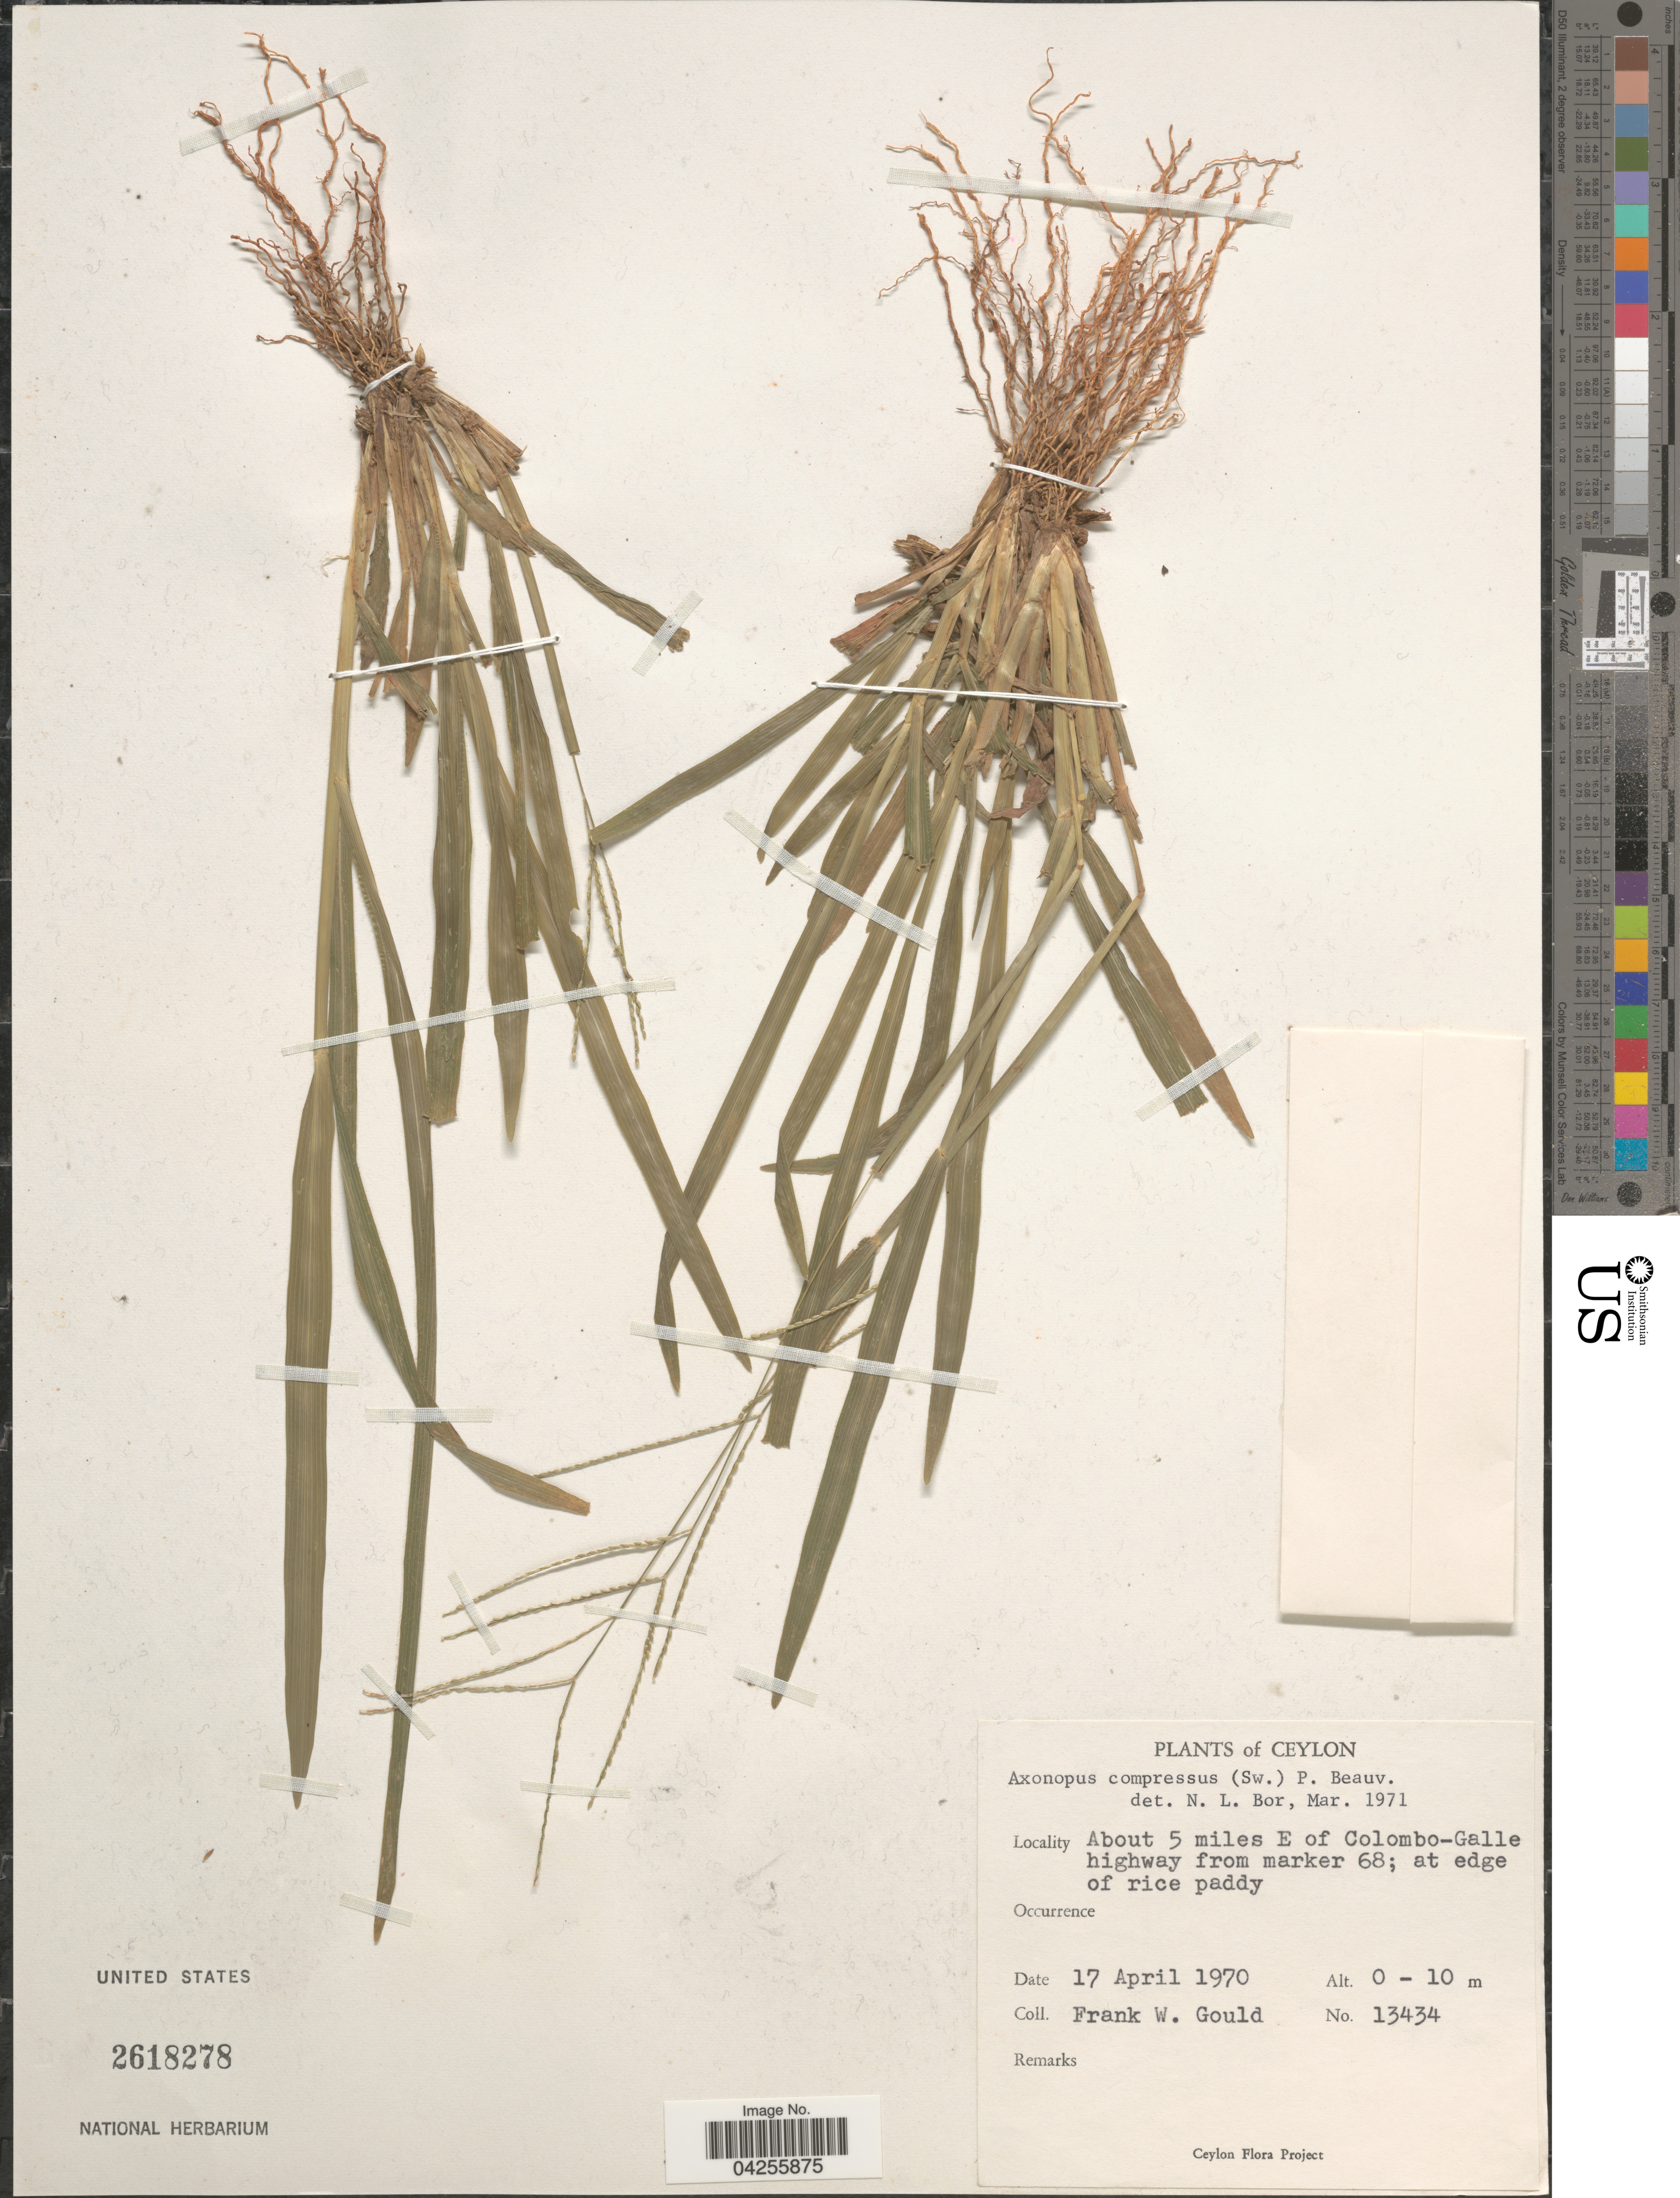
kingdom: Plantae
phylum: Tracheophyta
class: Liliopsida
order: Poales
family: Poaceae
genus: Axonopus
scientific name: Axonopus compressus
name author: (Sw.) P. Beauv.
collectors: F. W. Gould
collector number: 13434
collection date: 1970-04-17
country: Sri Lanka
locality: Ceylon. About 5 miles E of Colombo-Galle highway from marker 68; at edge of rice paddy.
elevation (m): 0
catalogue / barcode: US 2618278